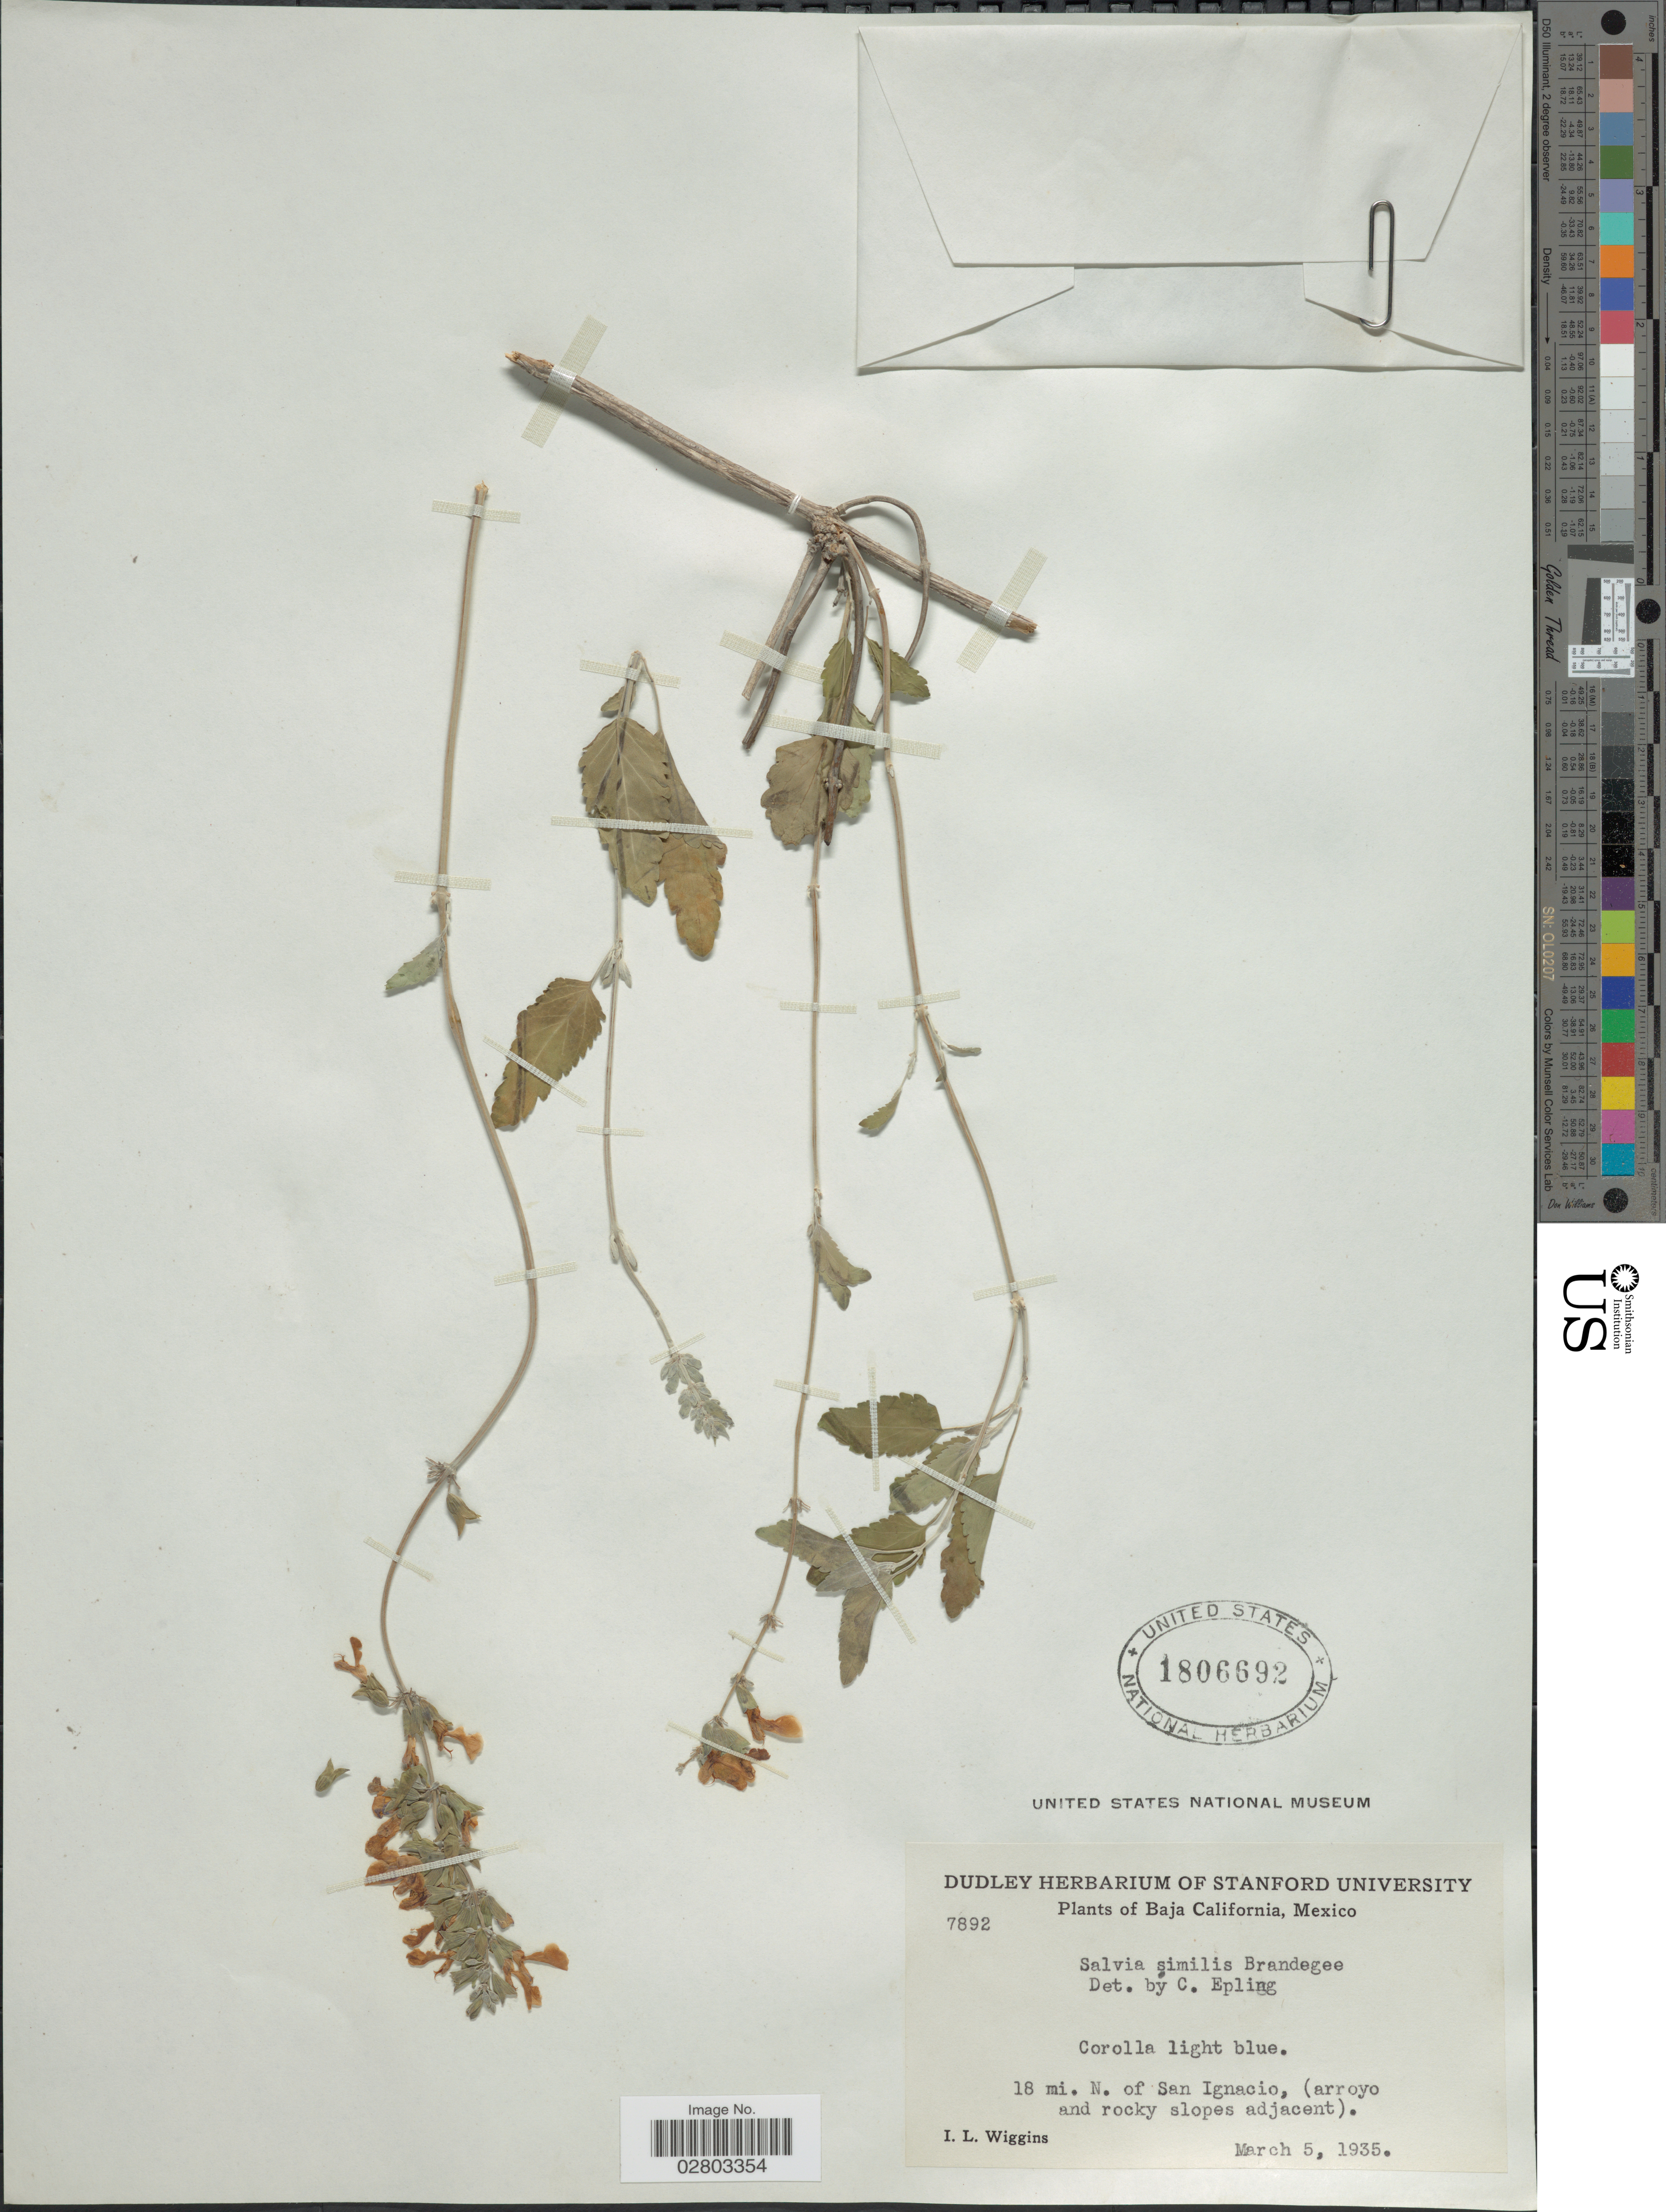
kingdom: Plantae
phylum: Tracheophyta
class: Magnoliopsida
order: Lamiales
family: Lamiaceae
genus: Salvia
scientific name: Salvia similis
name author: Brandegee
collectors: I. L. Wiggins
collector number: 7892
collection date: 1935-03-05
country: Mexico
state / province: Baja California Sur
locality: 18 mi. N. of San Ignacio, (arroyo and rocky slopes adjacent).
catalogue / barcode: US 1806692